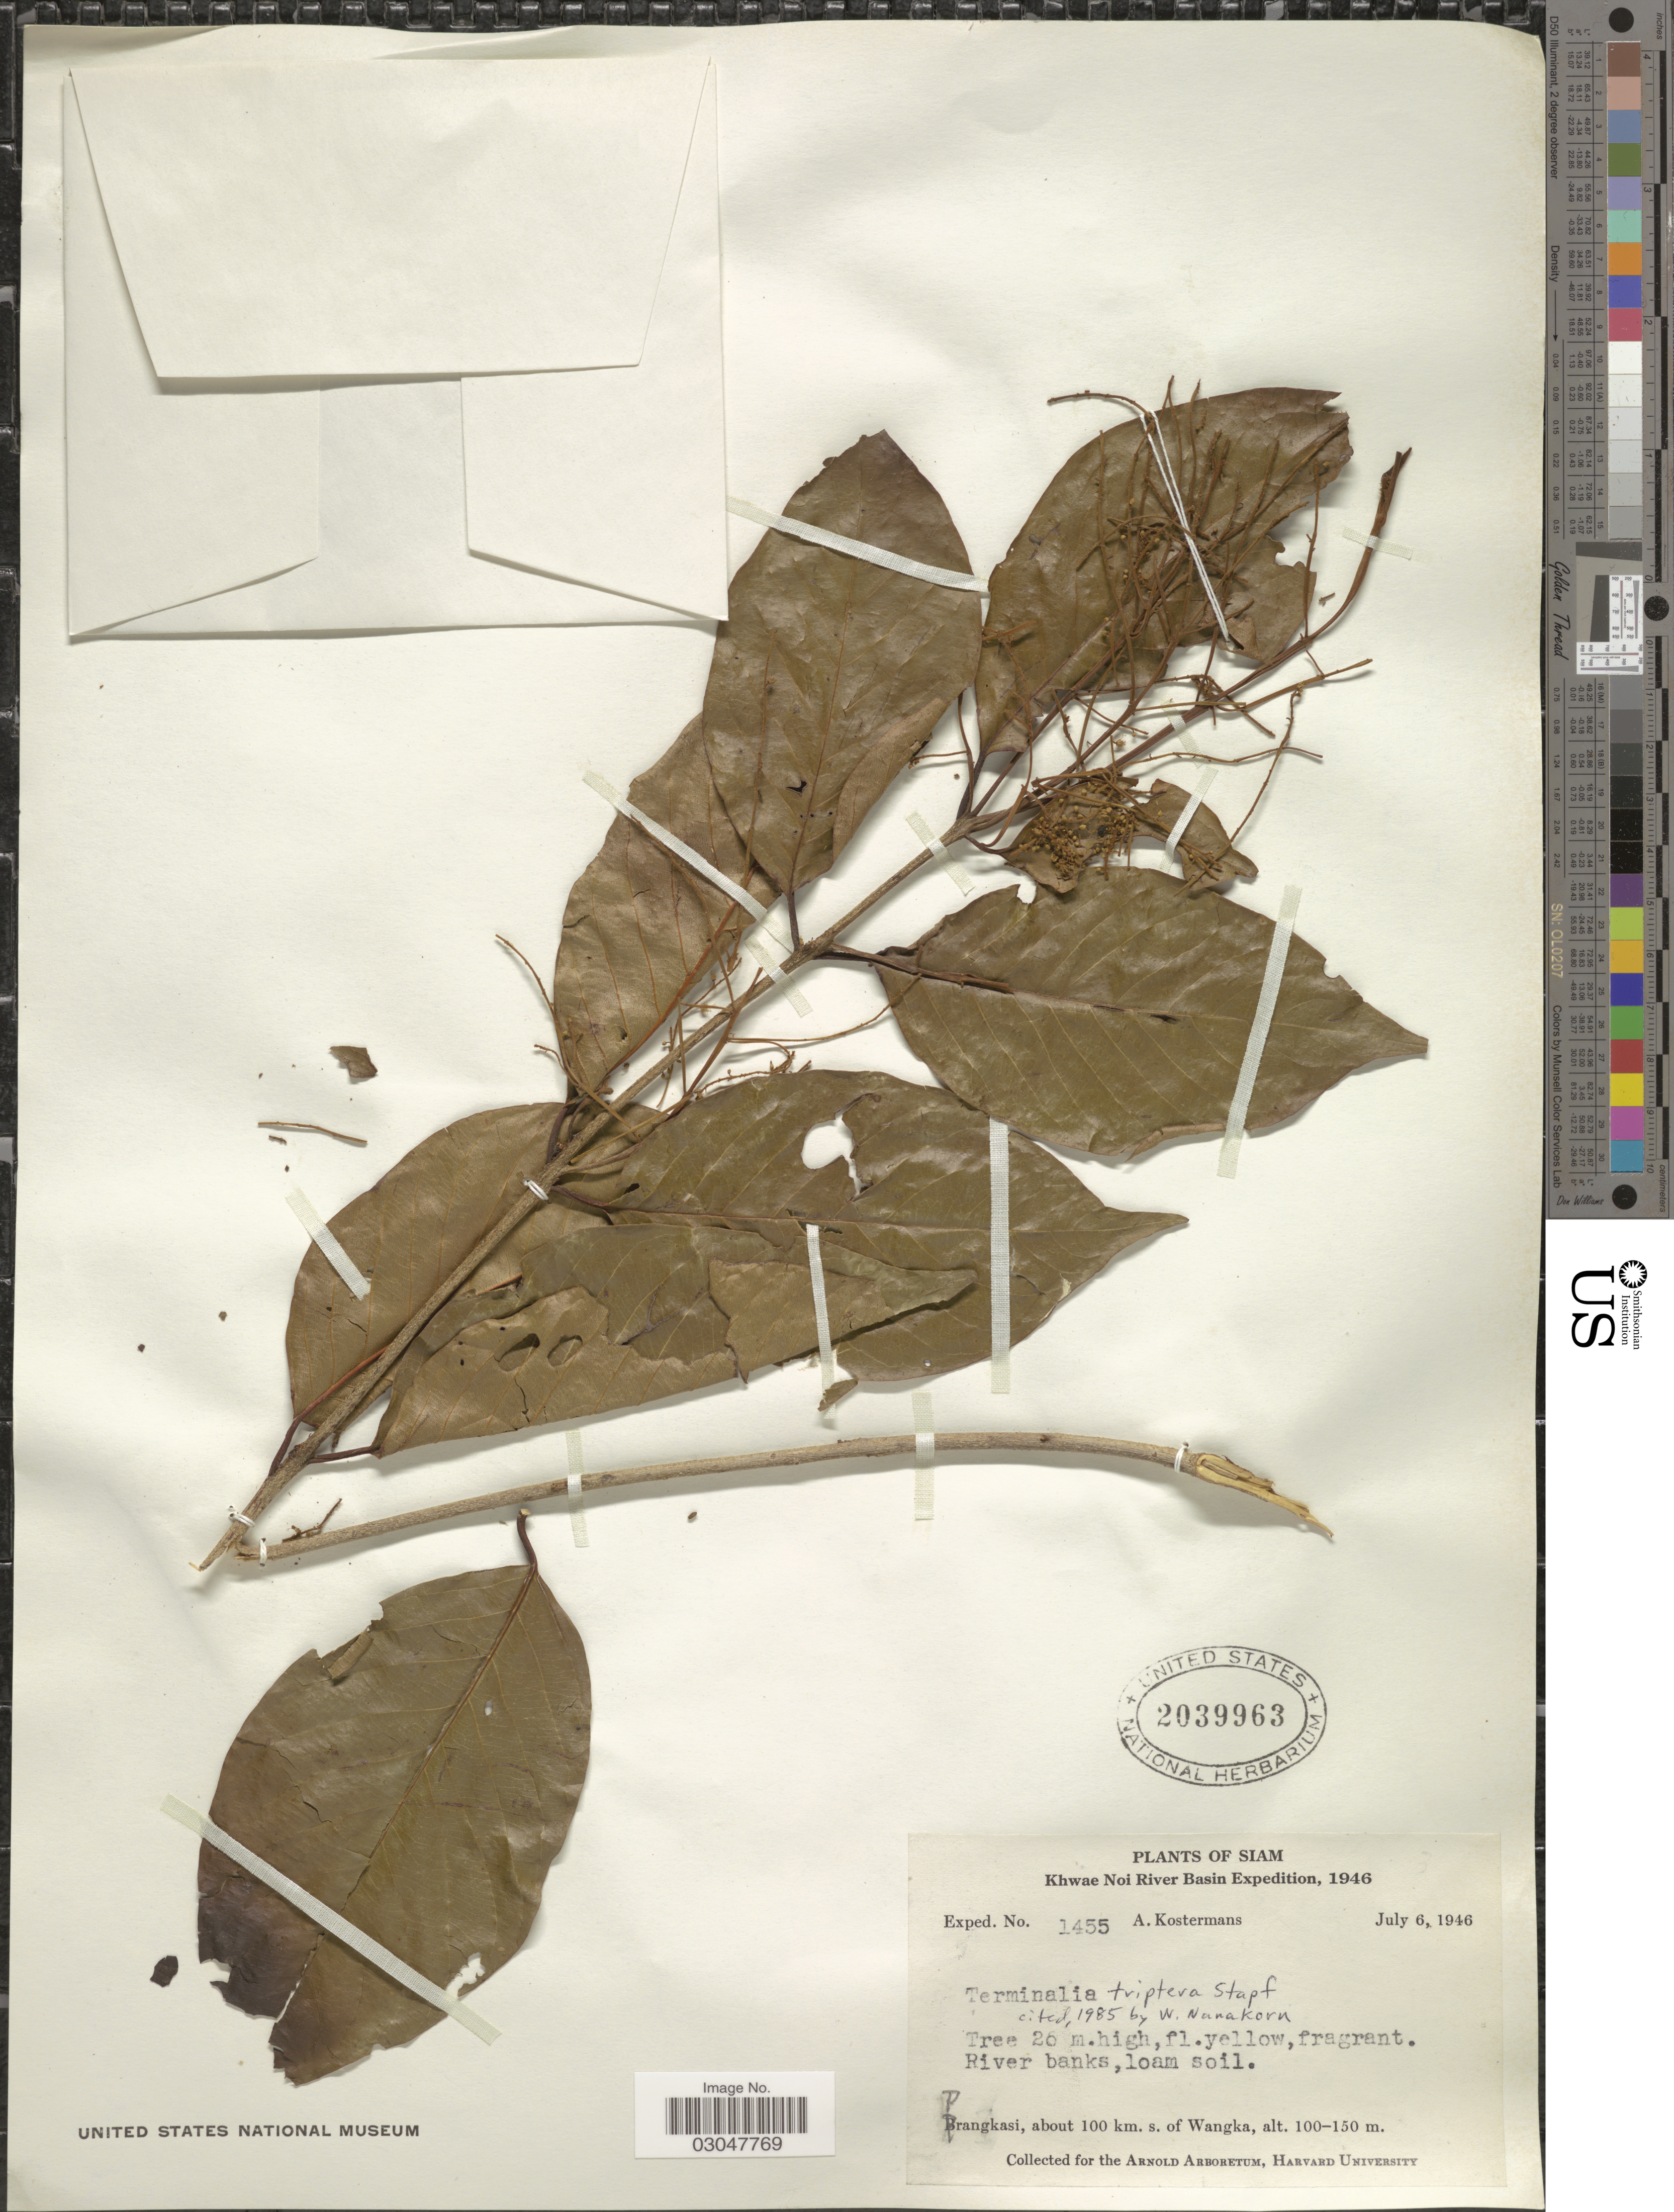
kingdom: Plantae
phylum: Tracheophyta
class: Magnoliopsida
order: Myrtales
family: Combretaceae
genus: Terminalia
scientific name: Terminalia triptera Stapf non Franch., 1896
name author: Stapf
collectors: A. J. G. Kostermans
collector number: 1455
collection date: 1946-07-06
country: Thailand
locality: Khwae Noi River Basin. River banks. Prangkasi, about 100 km. s. of Wangka.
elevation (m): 100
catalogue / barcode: US 2039963